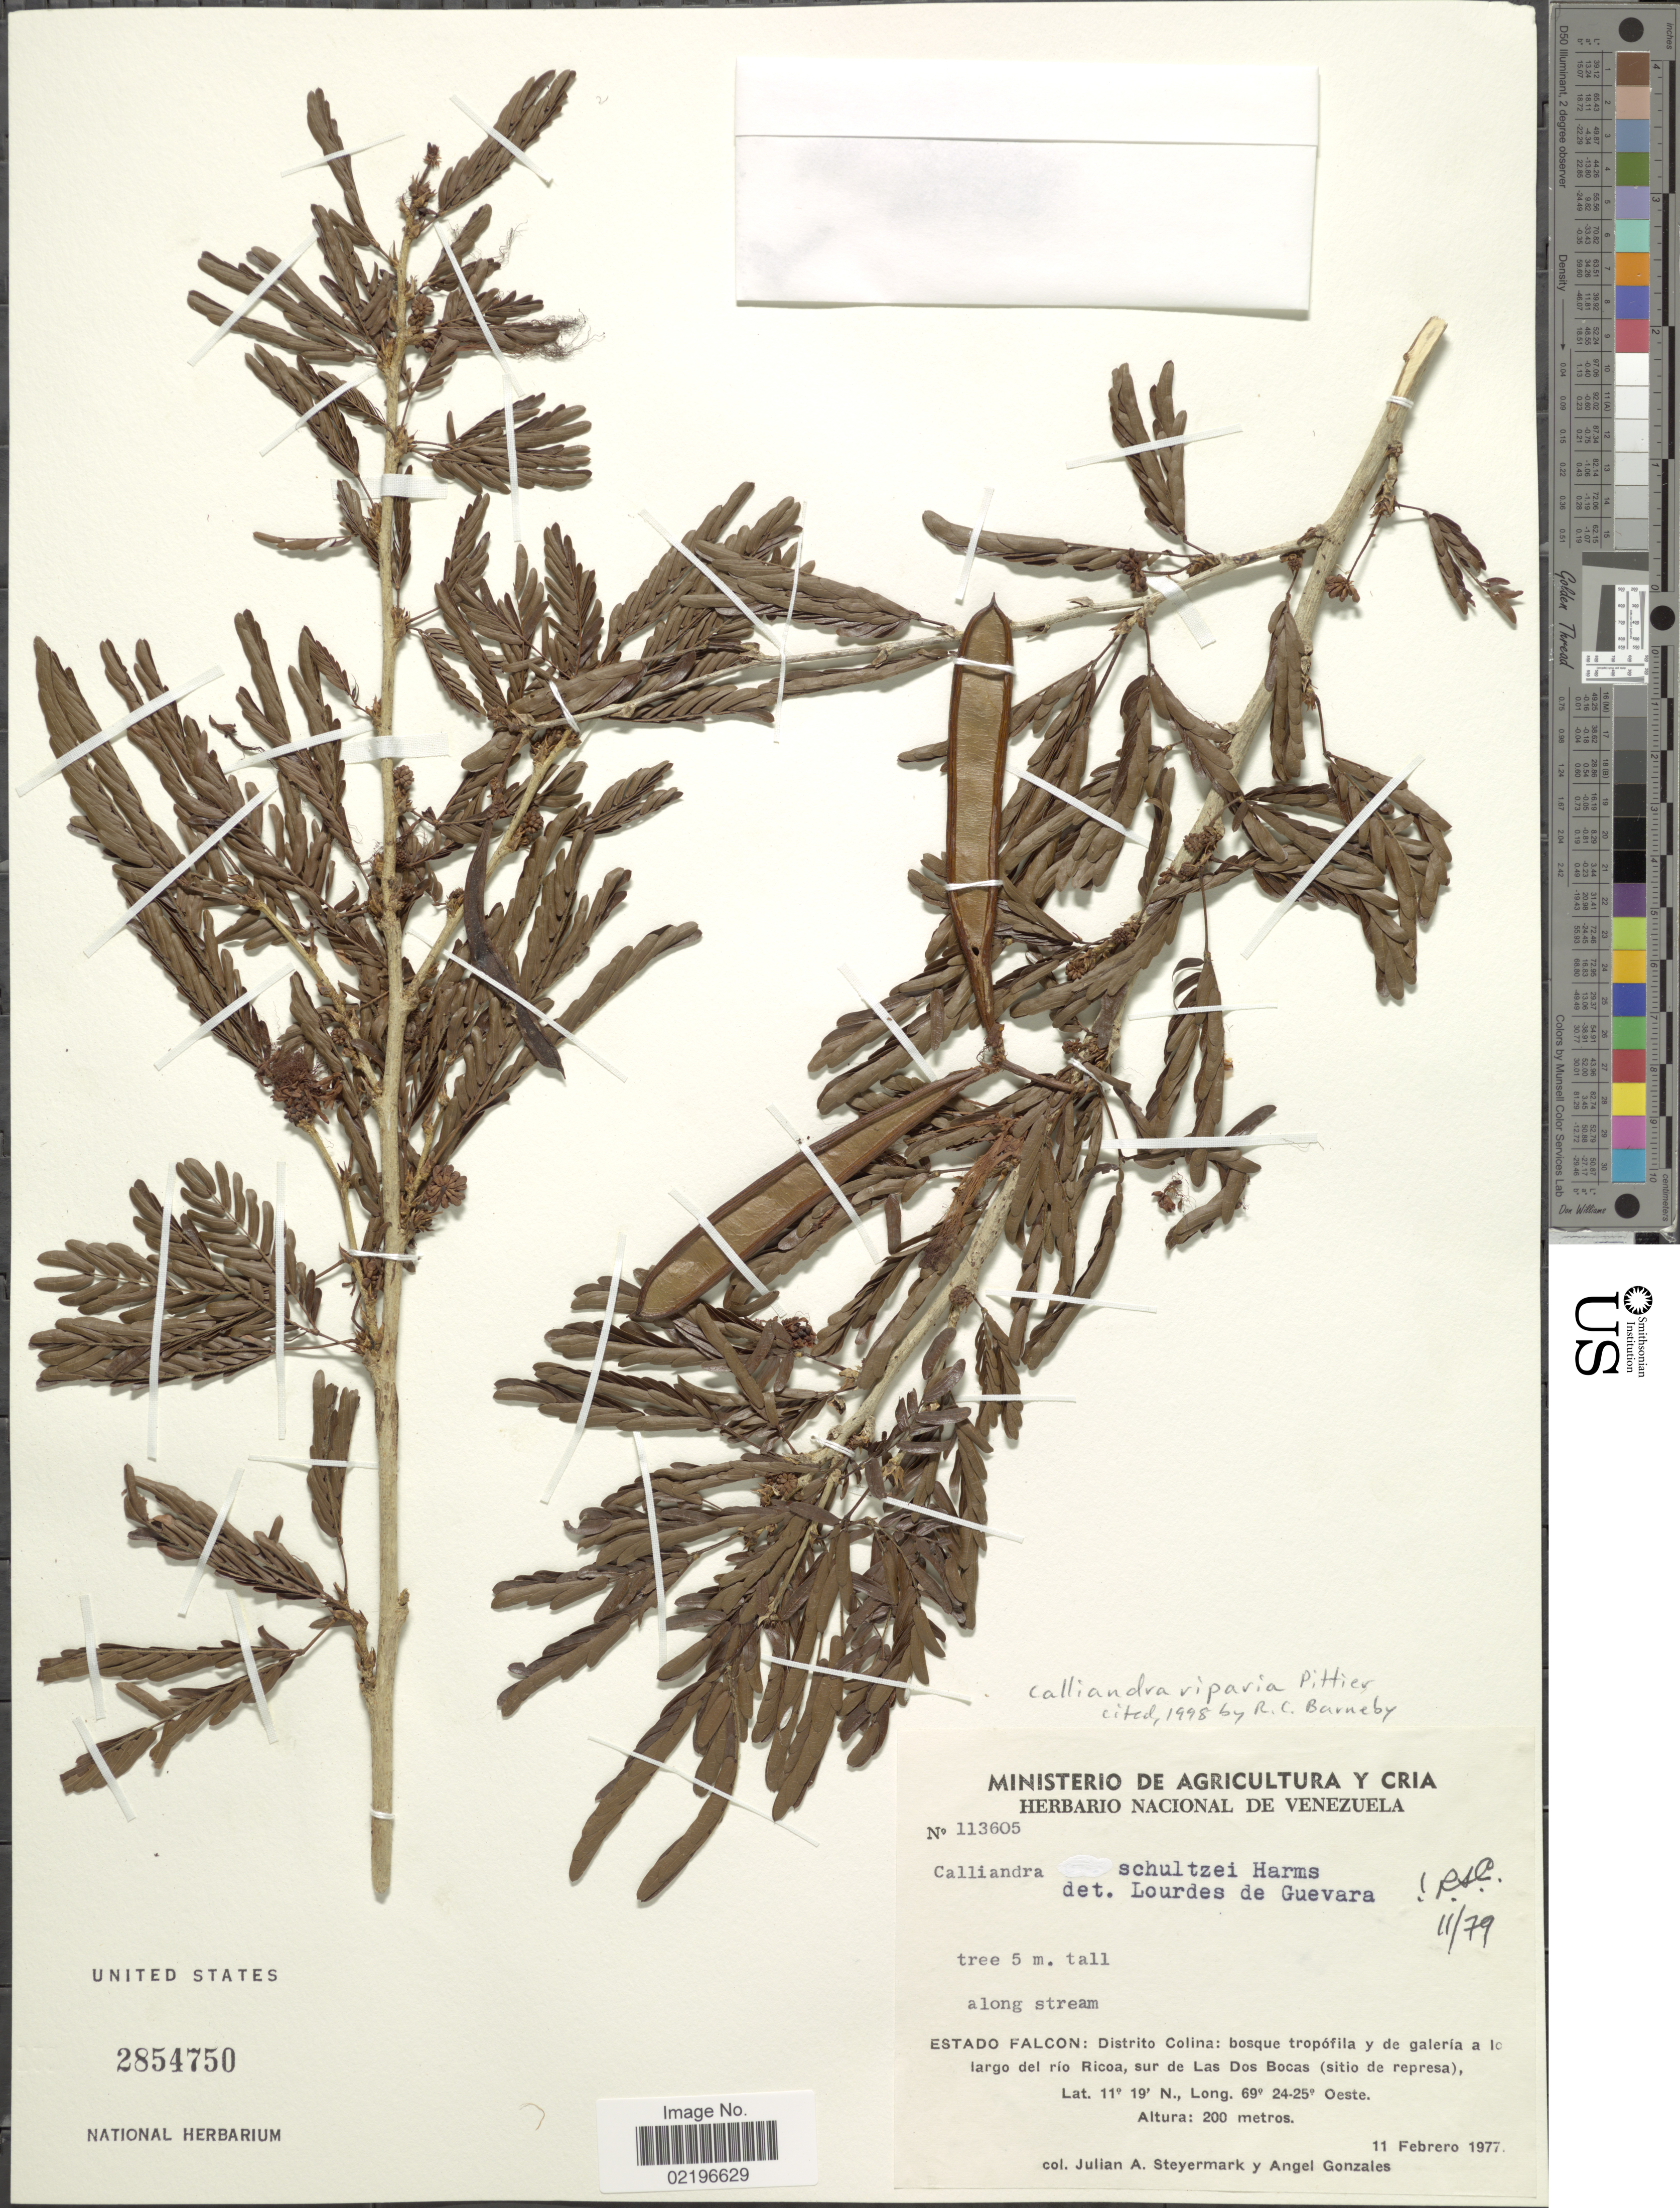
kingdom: Plantae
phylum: Tracheophyta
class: Magnoliopsida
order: Fabales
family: Fabaceae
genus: Calliandra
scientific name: Calliandra riparia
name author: Pittier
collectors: J. Steyermark & A. Gonzáles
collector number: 113605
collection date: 1977-02-11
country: Venezuela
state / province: Falcón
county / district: Colina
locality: Estado Falcon: Distrito Colina: bosque tropofila y de galeria a lo largo del rio Ricoa, sur de Las Dos Bocas (sitio de represa)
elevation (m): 200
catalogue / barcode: US 2854750